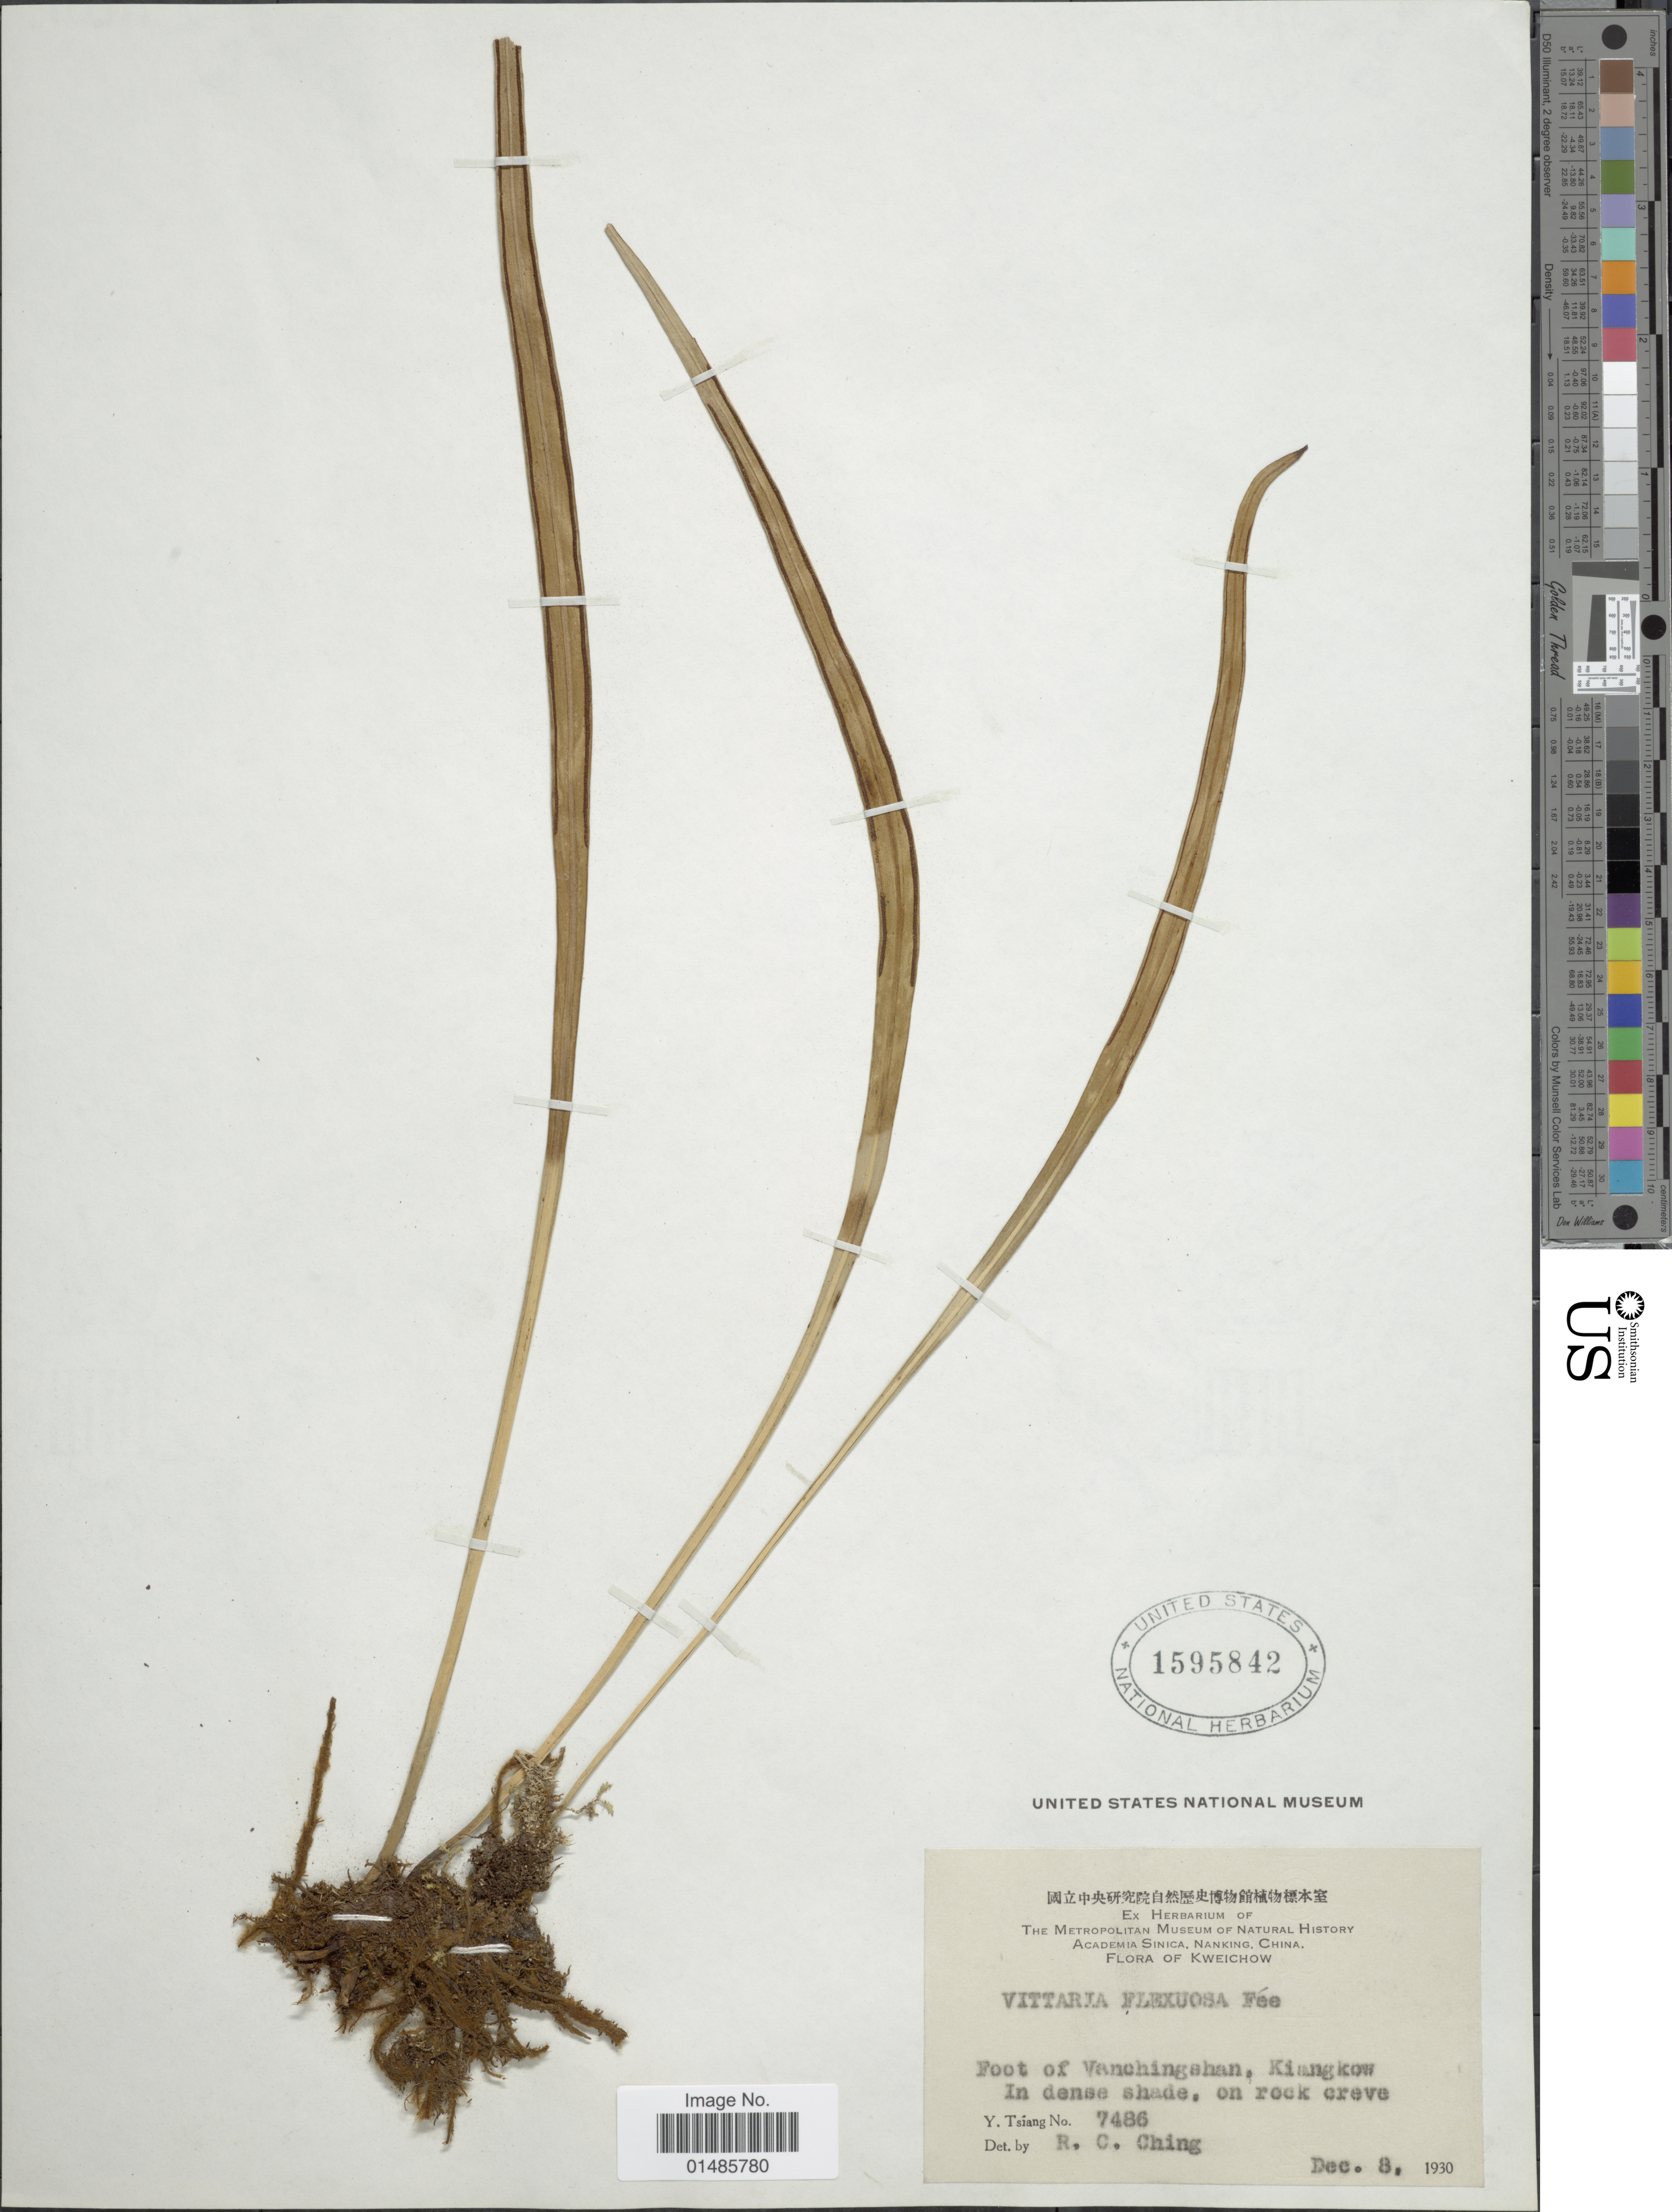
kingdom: Plantae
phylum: Tracheophyta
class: Polypodiopsida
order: Polypodiales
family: Pteridaceae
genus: Haplopteris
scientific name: Haplopteris ophiopogonoides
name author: (Ching)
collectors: Y. Tsiang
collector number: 7486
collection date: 1930-12-08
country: China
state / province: Guizhou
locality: Kweichow. Foot of Vanchingshan, Kiangkow.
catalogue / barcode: US 1595842